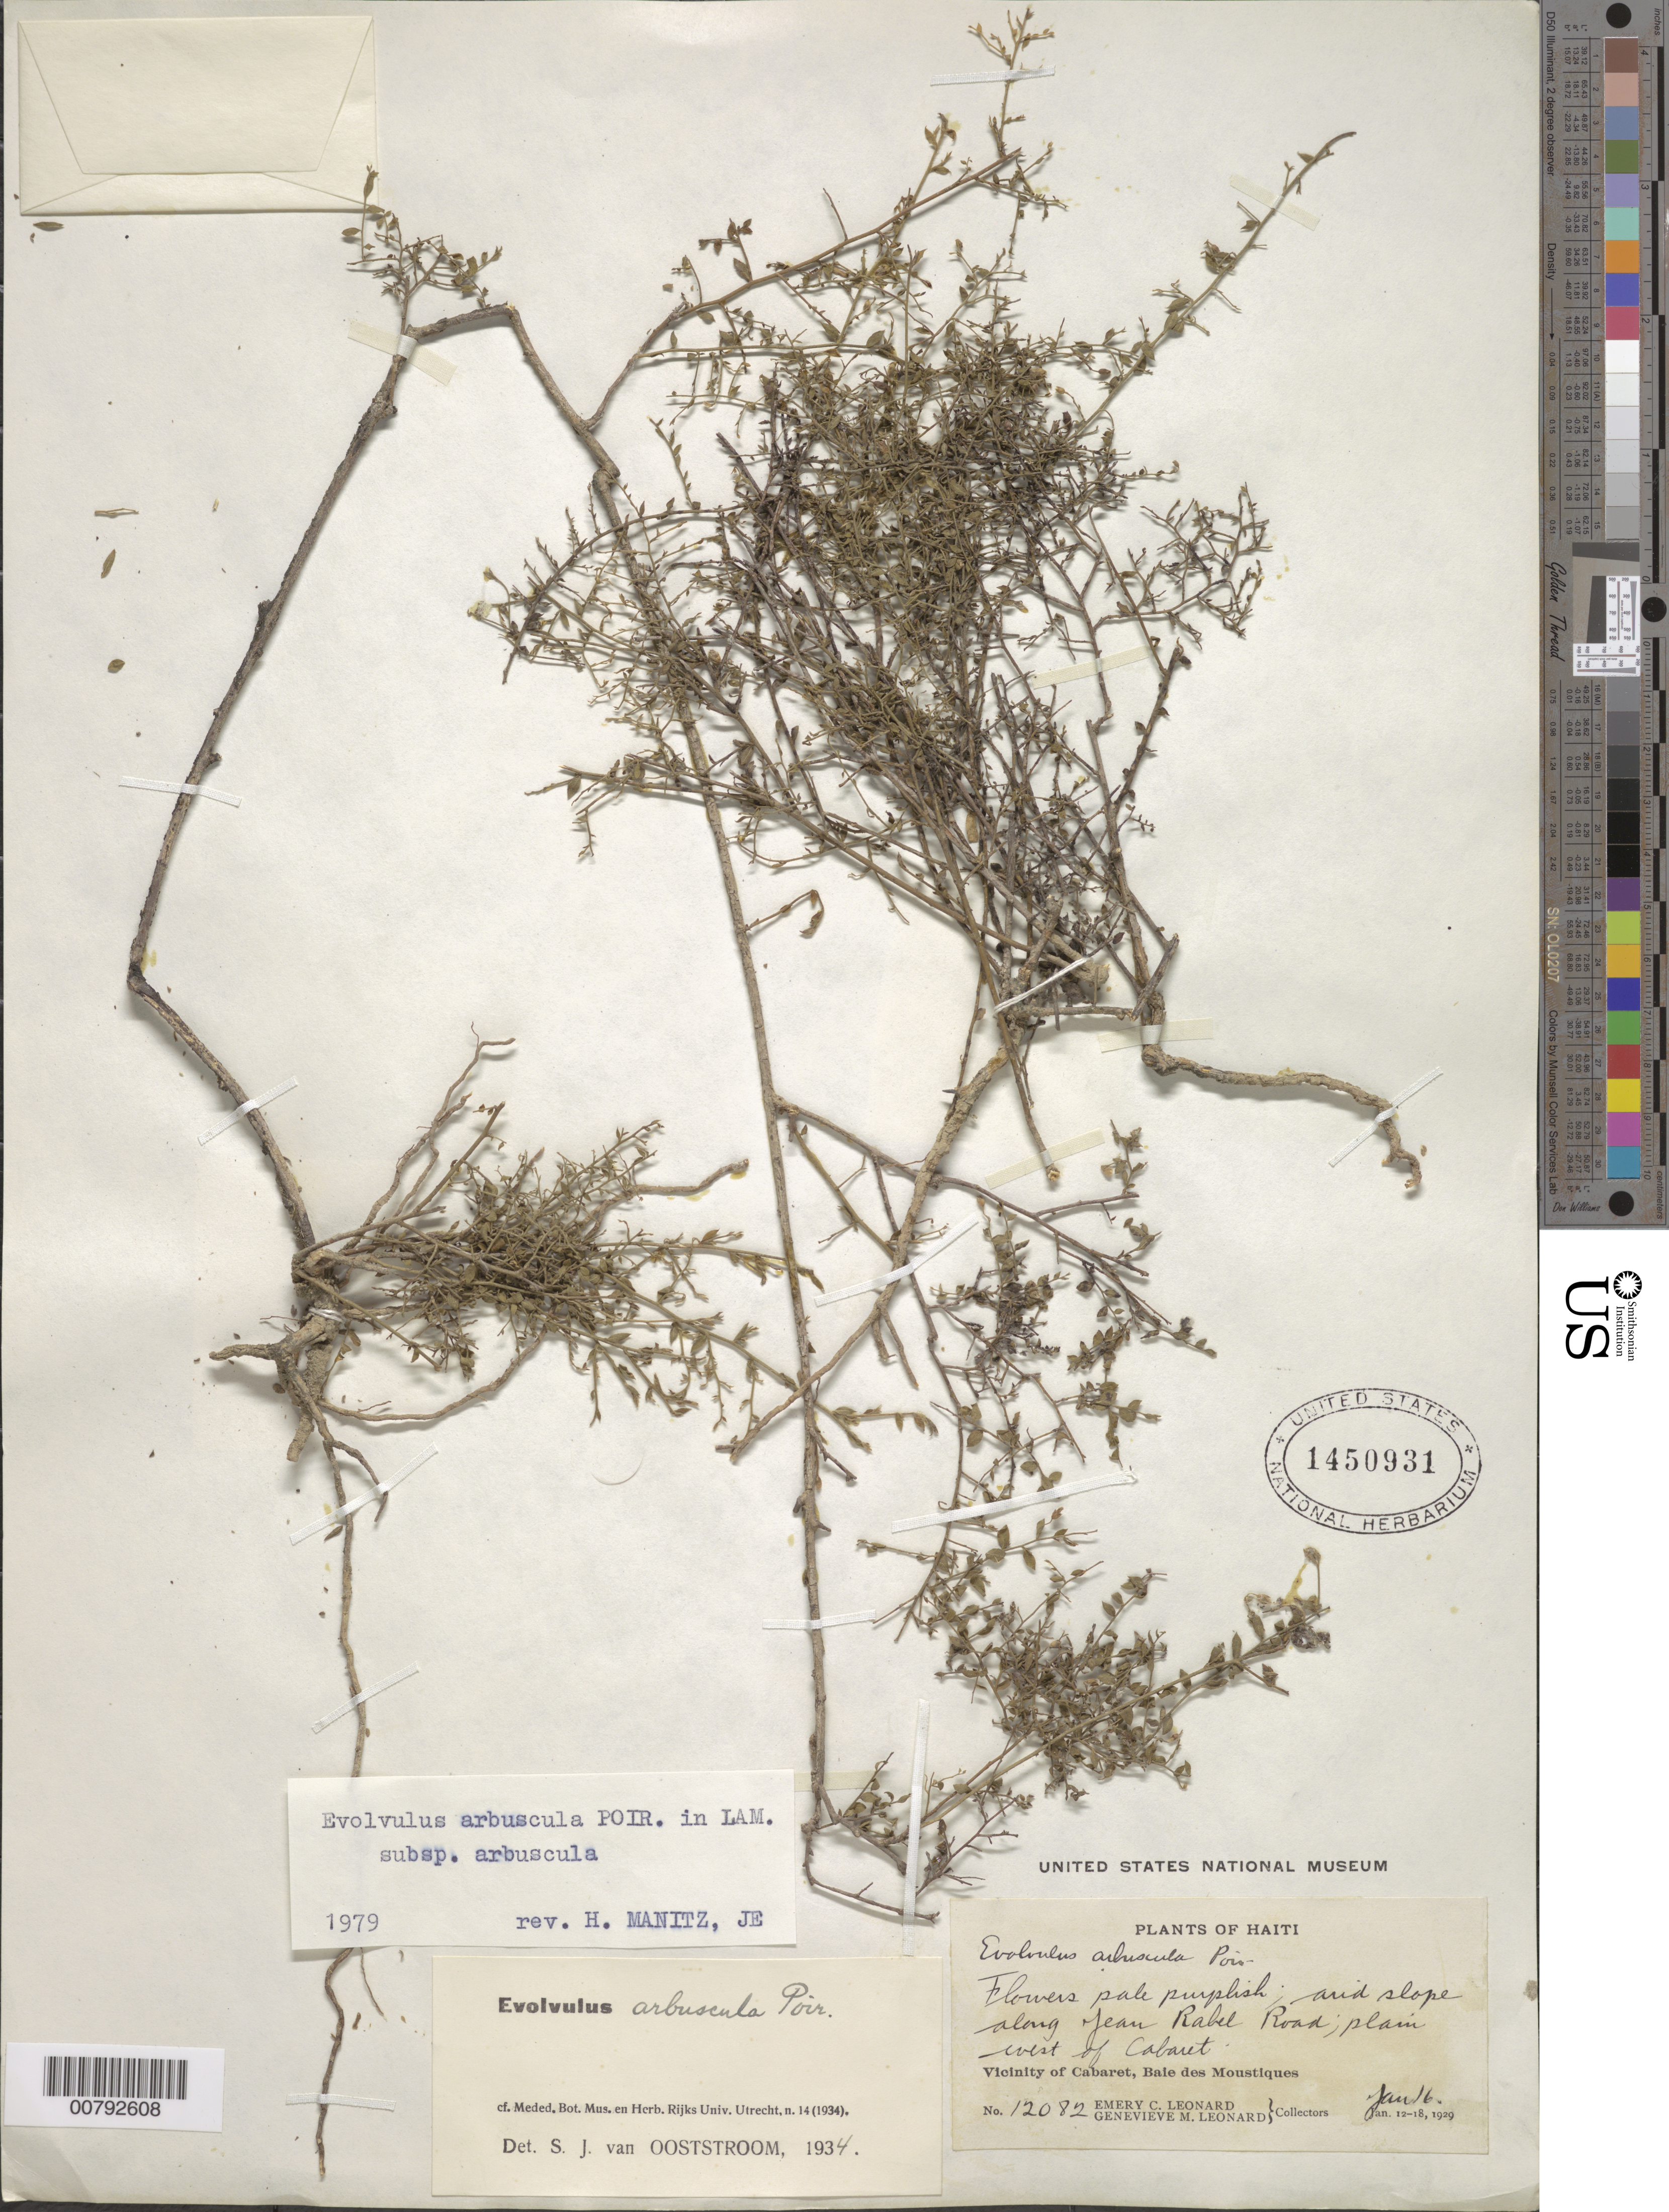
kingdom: Plantae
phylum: Tracheophyta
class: Magnoliopsida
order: Solanales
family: Convolvulaceae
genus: Evolvulus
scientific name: Evolvulus arbuscula subsp. arbuscula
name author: Poir.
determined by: Manitz, H.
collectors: E. C. Leonard & G. M. Leonard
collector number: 12082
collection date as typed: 16 Jan 1929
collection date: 1929-01-16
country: Haiti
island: Hispaniola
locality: Vicinity of Cabaret, Baie des Moustiques, along Jean Rabel Road, plain west of Cabaret.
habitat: Arid slope.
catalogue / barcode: US 1450931